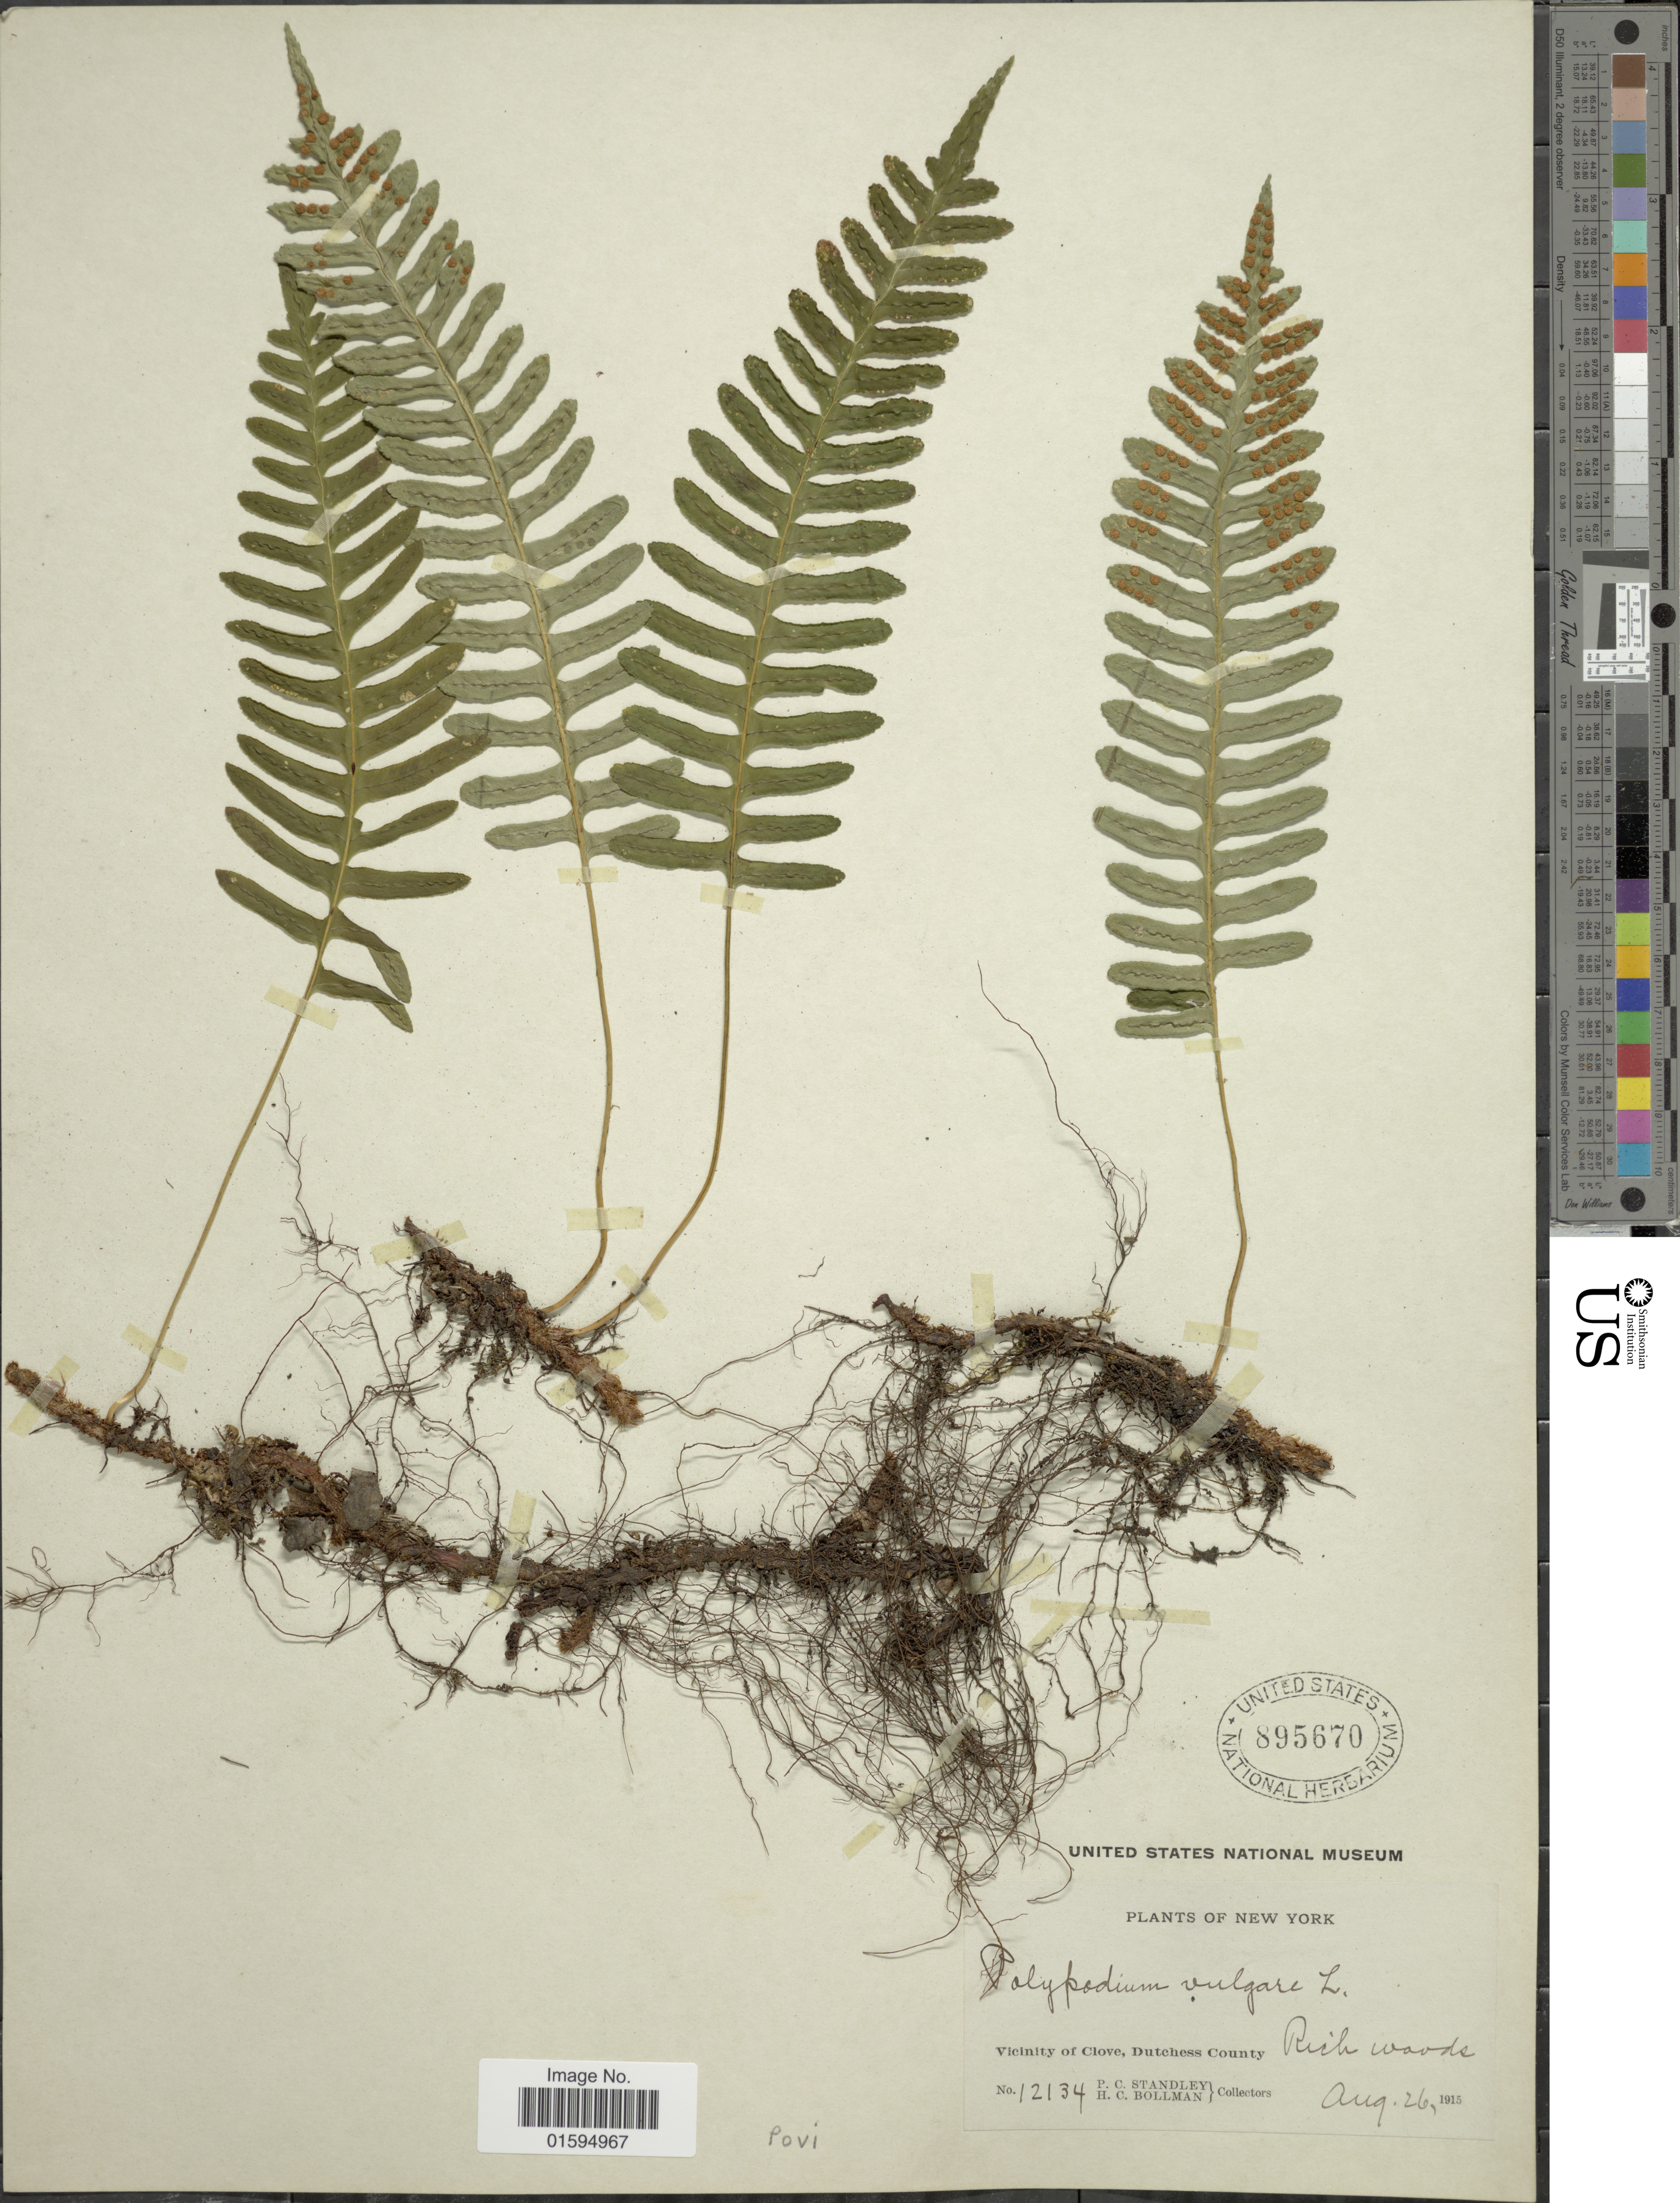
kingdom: Plantae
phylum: Tracheophyta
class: Polypodiopsida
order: Polypodiales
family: Polypodiaceae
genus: Polypodium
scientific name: Polypodium virginianum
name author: L.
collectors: P. C. Standley & H. C. Bollman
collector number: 12134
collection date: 1915-08-26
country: United States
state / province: New York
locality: Vincity of CLove, Dutchess County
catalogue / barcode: US 895670